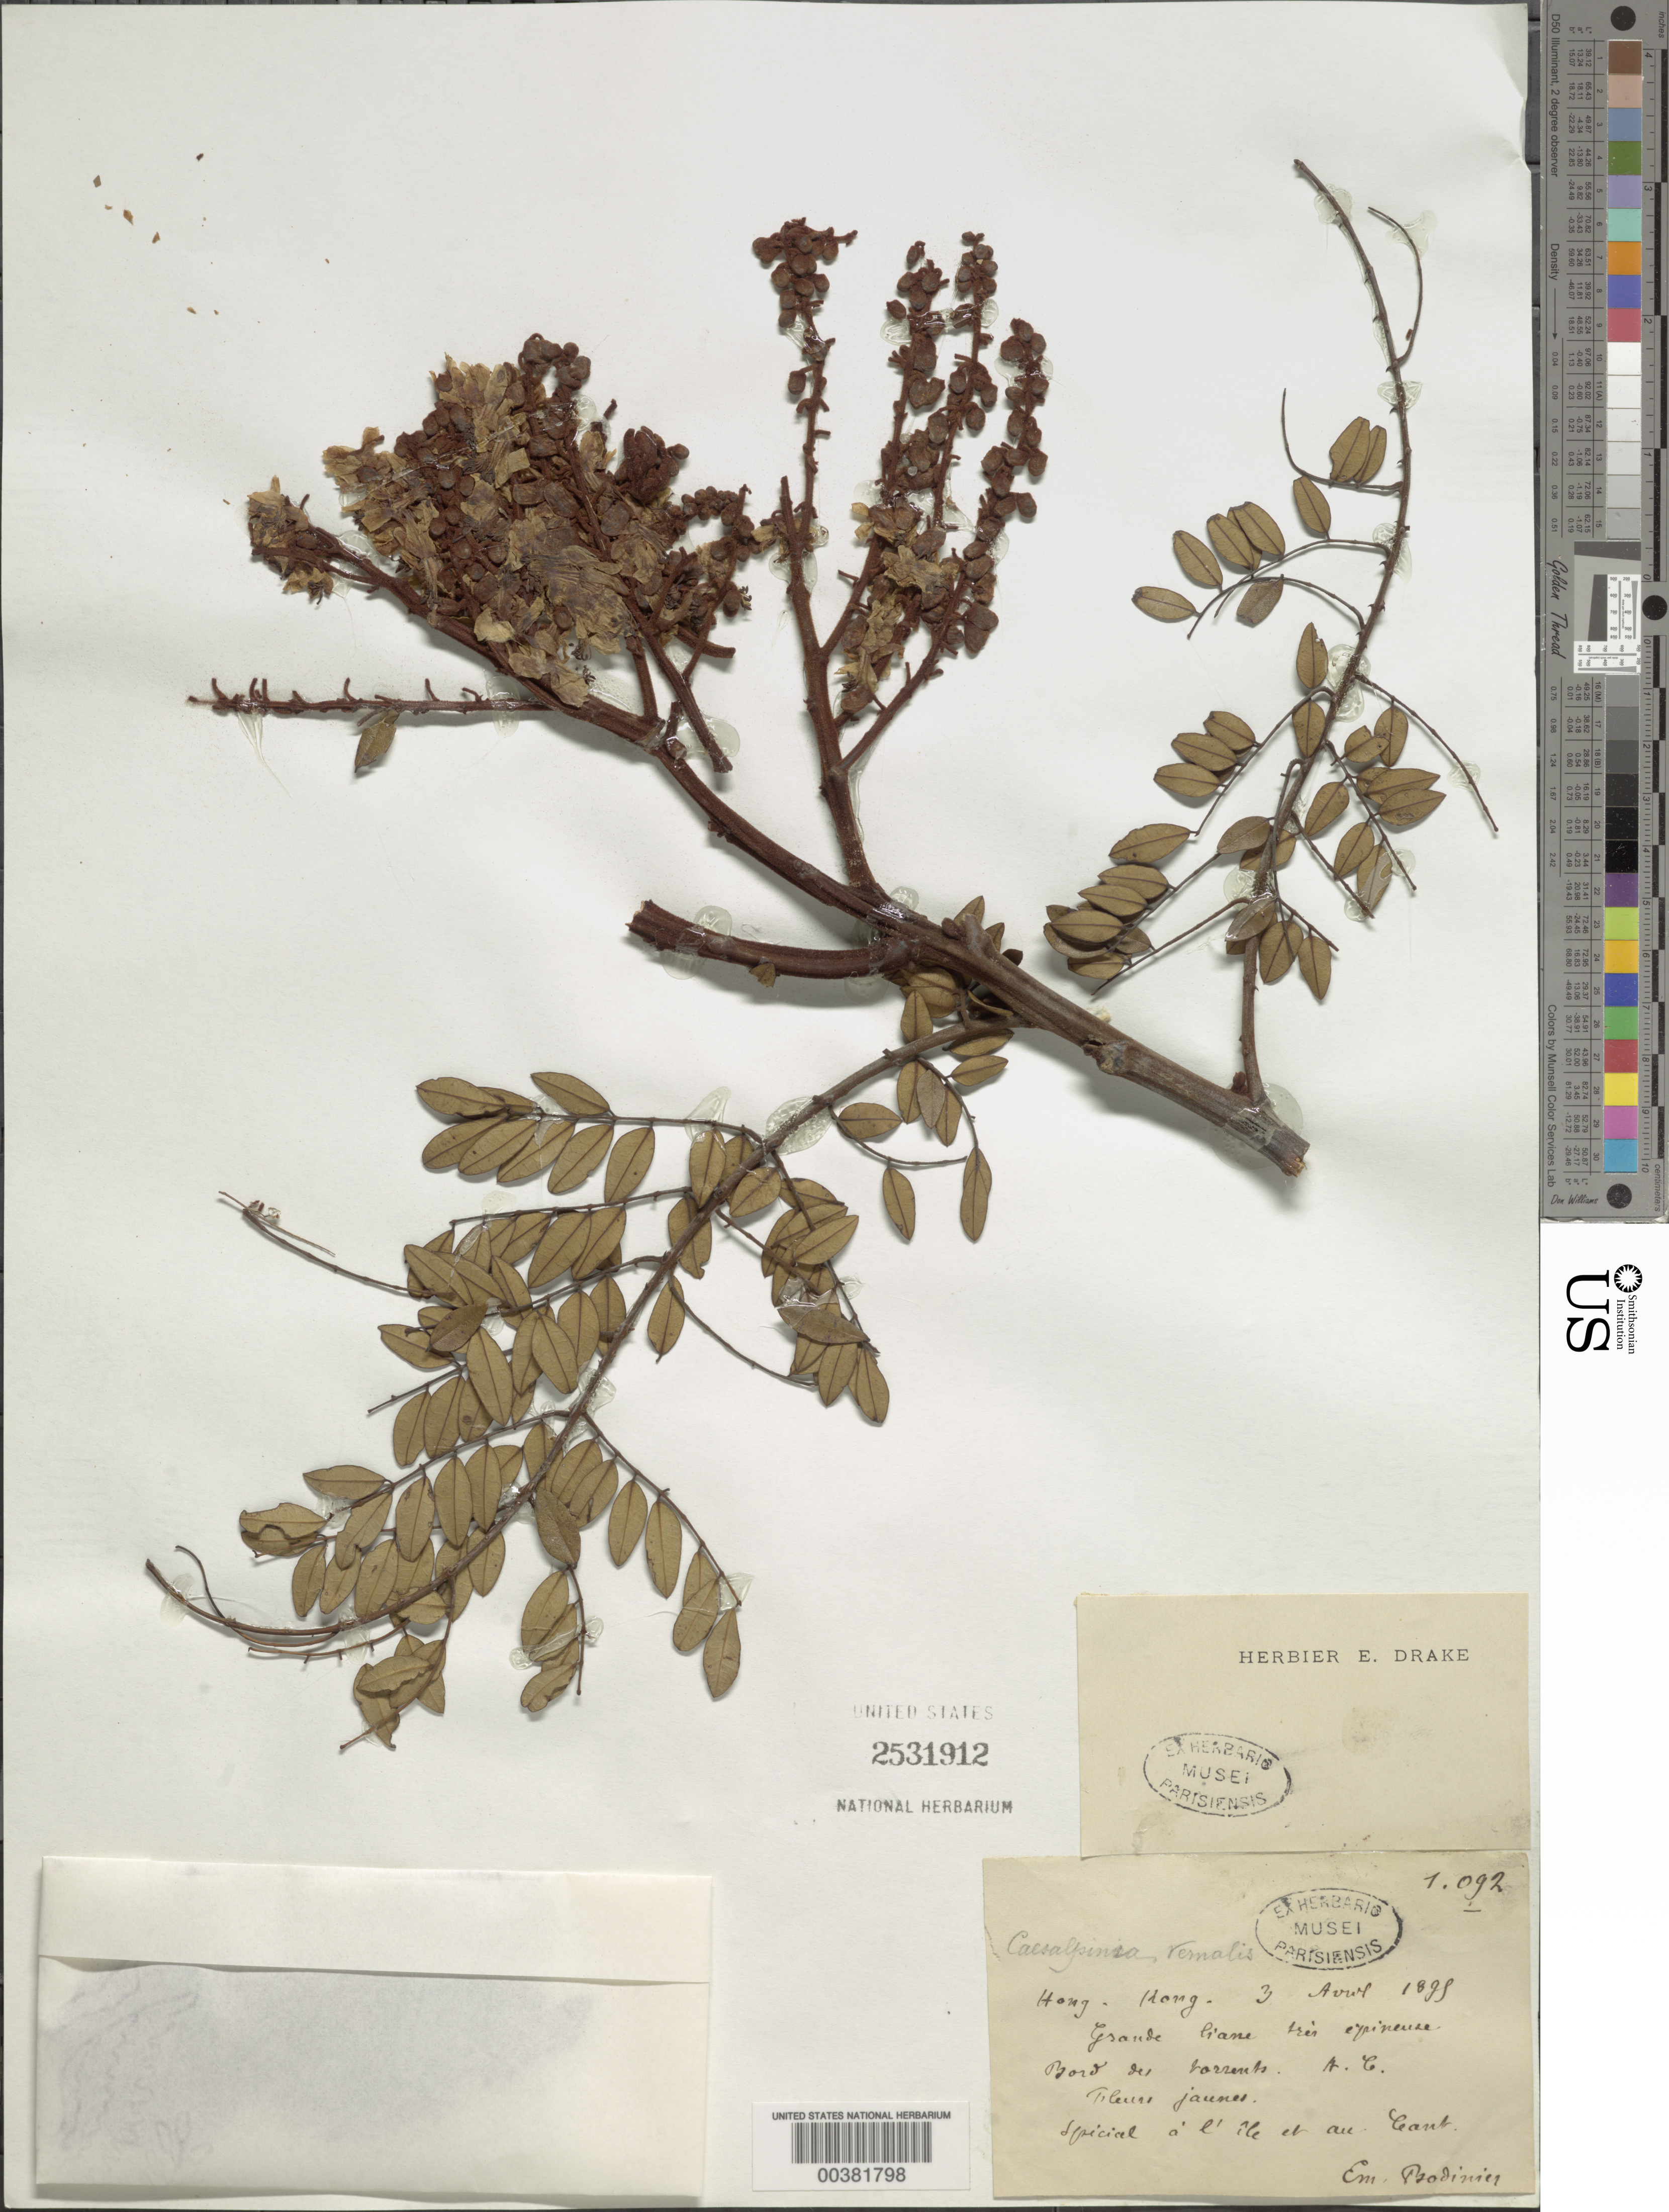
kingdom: Plantae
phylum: Tracheophyta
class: Magnoliopsida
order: Fabales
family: Fabaceae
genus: Ticanto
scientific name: Ticanto vernalis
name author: (Champion ex Benth.) R. Clark & Gagnon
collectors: E. Tsodinier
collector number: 1092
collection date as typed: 03 Apr 1898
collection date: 1898-04-03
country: China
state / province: Hong Kong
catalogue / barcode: US 2531912